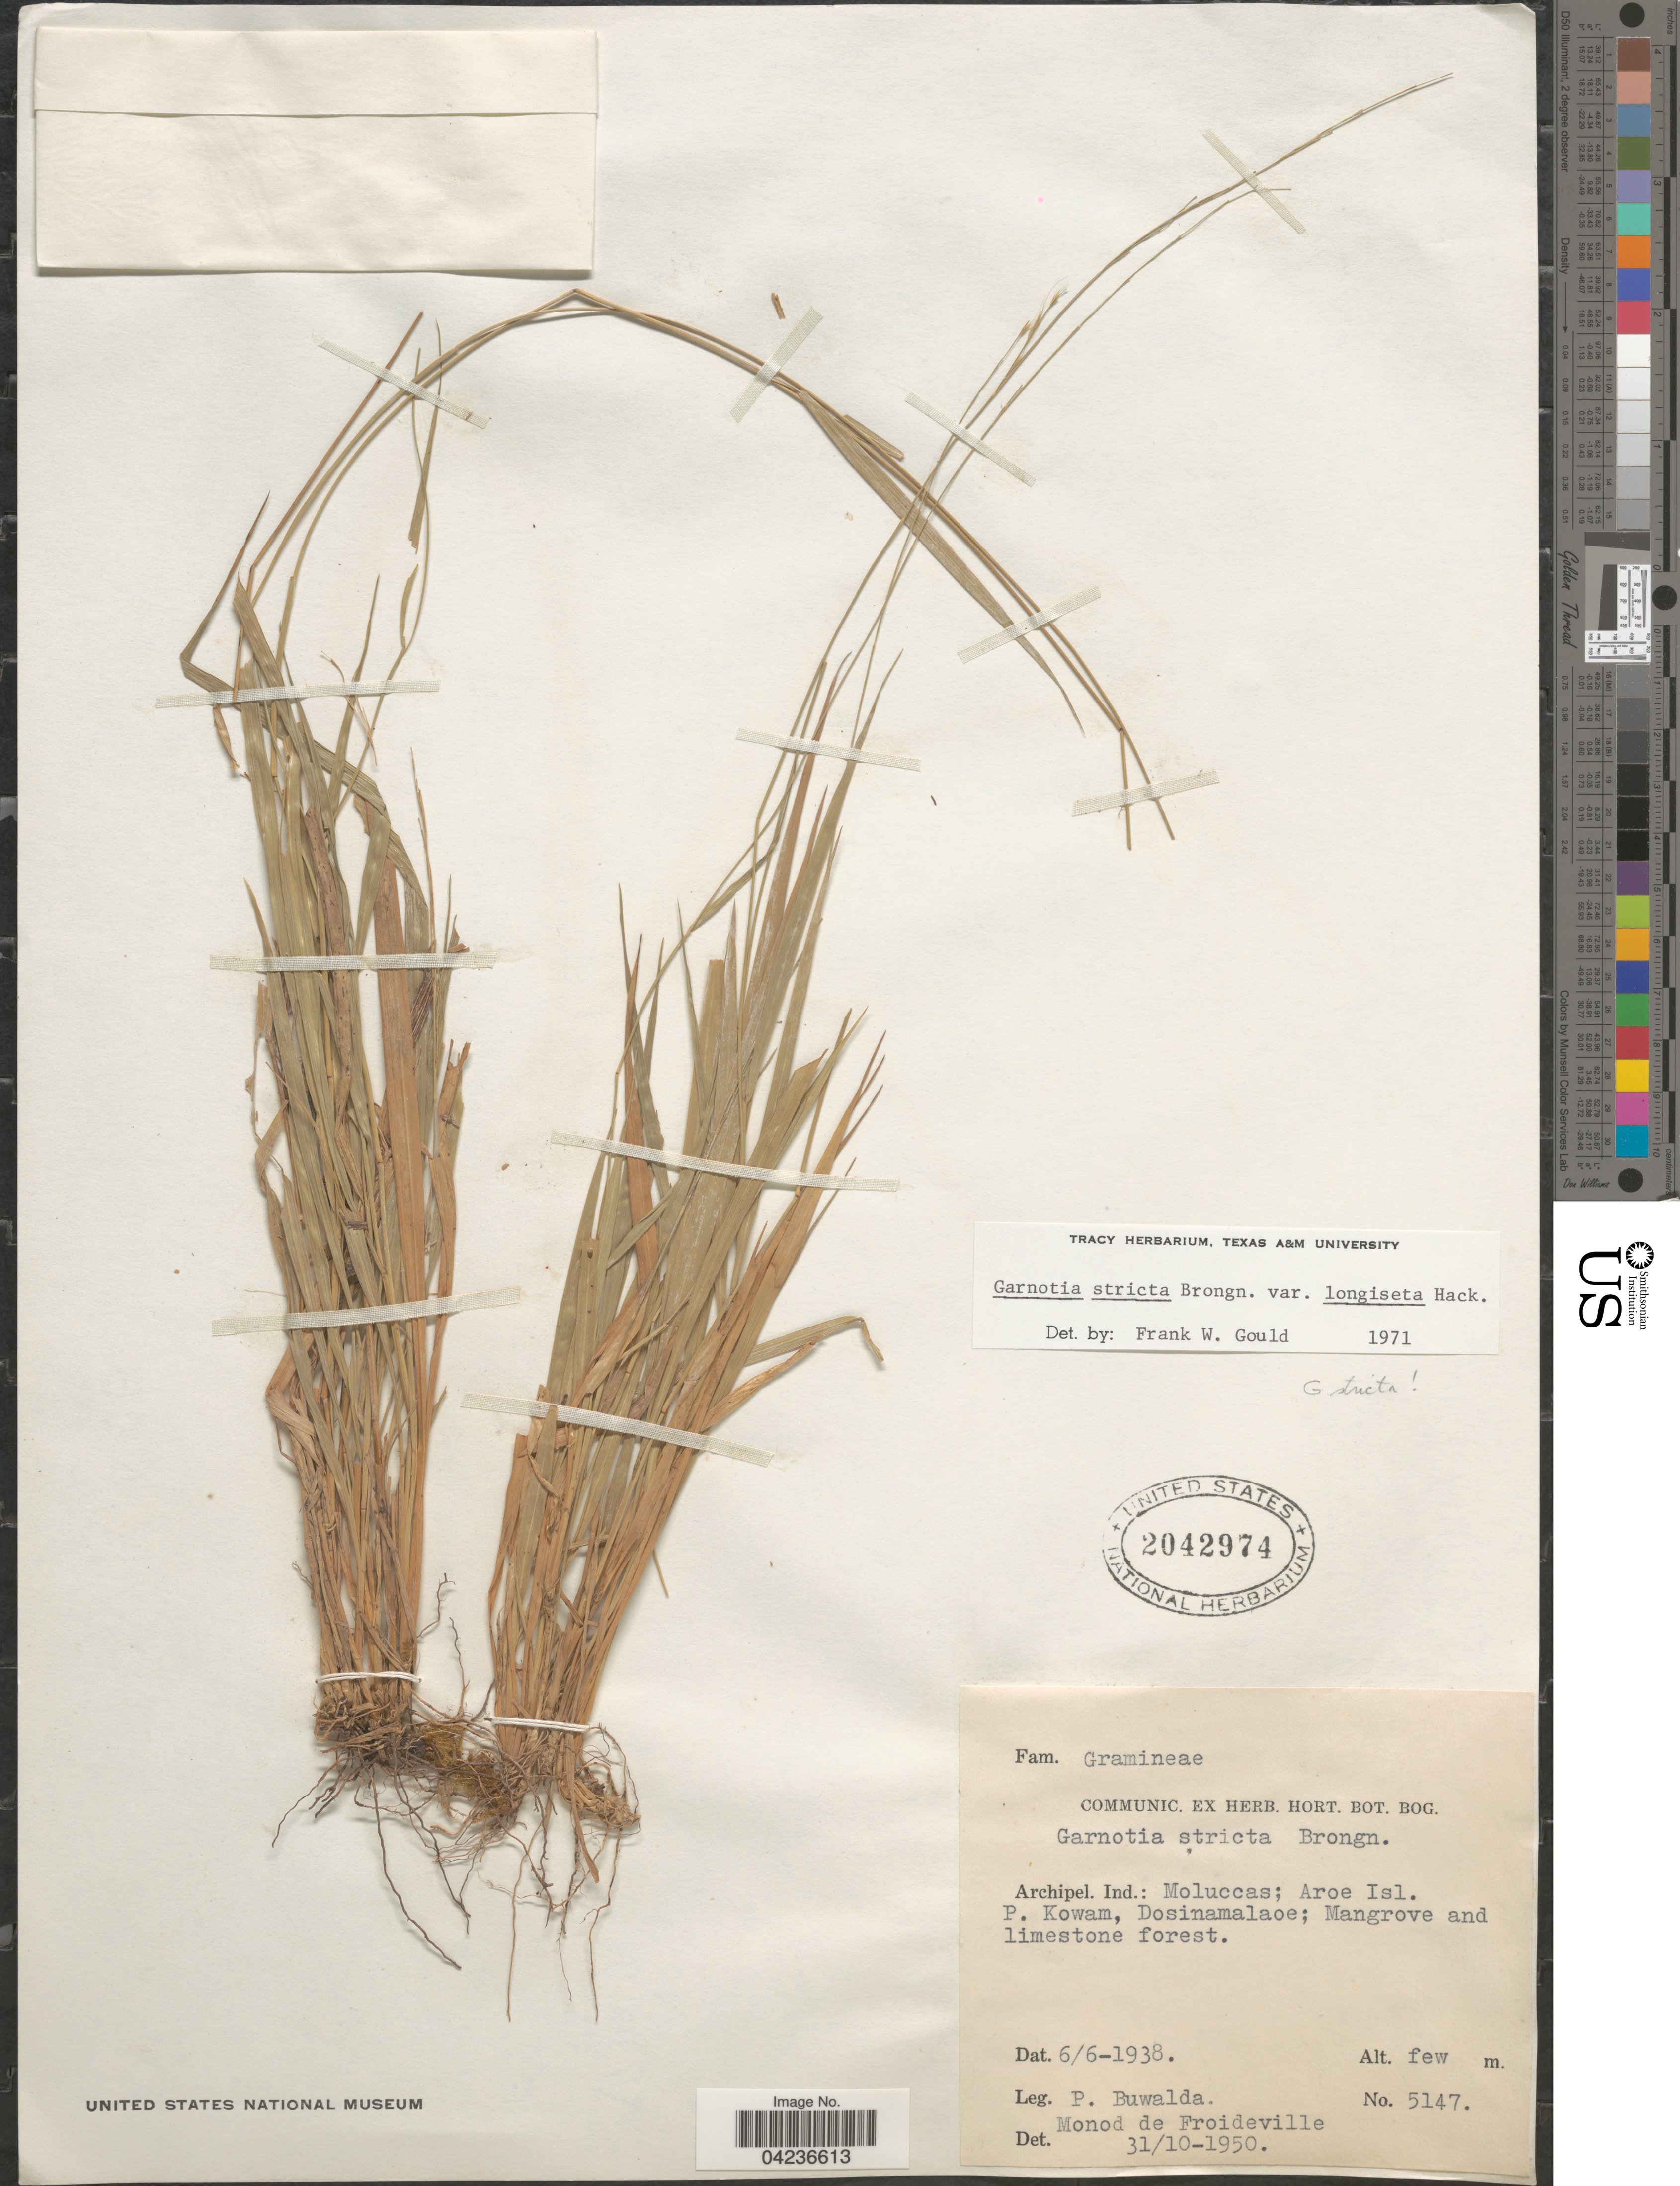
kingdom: Plantae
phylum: Tracheophyta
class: Liliopsida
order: Poales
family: Poaceae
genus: Garnotia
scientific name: Garnotia scoparia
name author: Thwaites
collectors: P. Buwalda & C. Monod de Froideville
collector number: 5147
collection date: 1938-06-06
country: Indonesia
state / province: Maluku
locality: Archipel. Ind.: Moluccas; Aroe Isl. P. Kowam, Dosinamalaoe; Mangrove and limestone forest.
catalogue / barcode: US 2042974